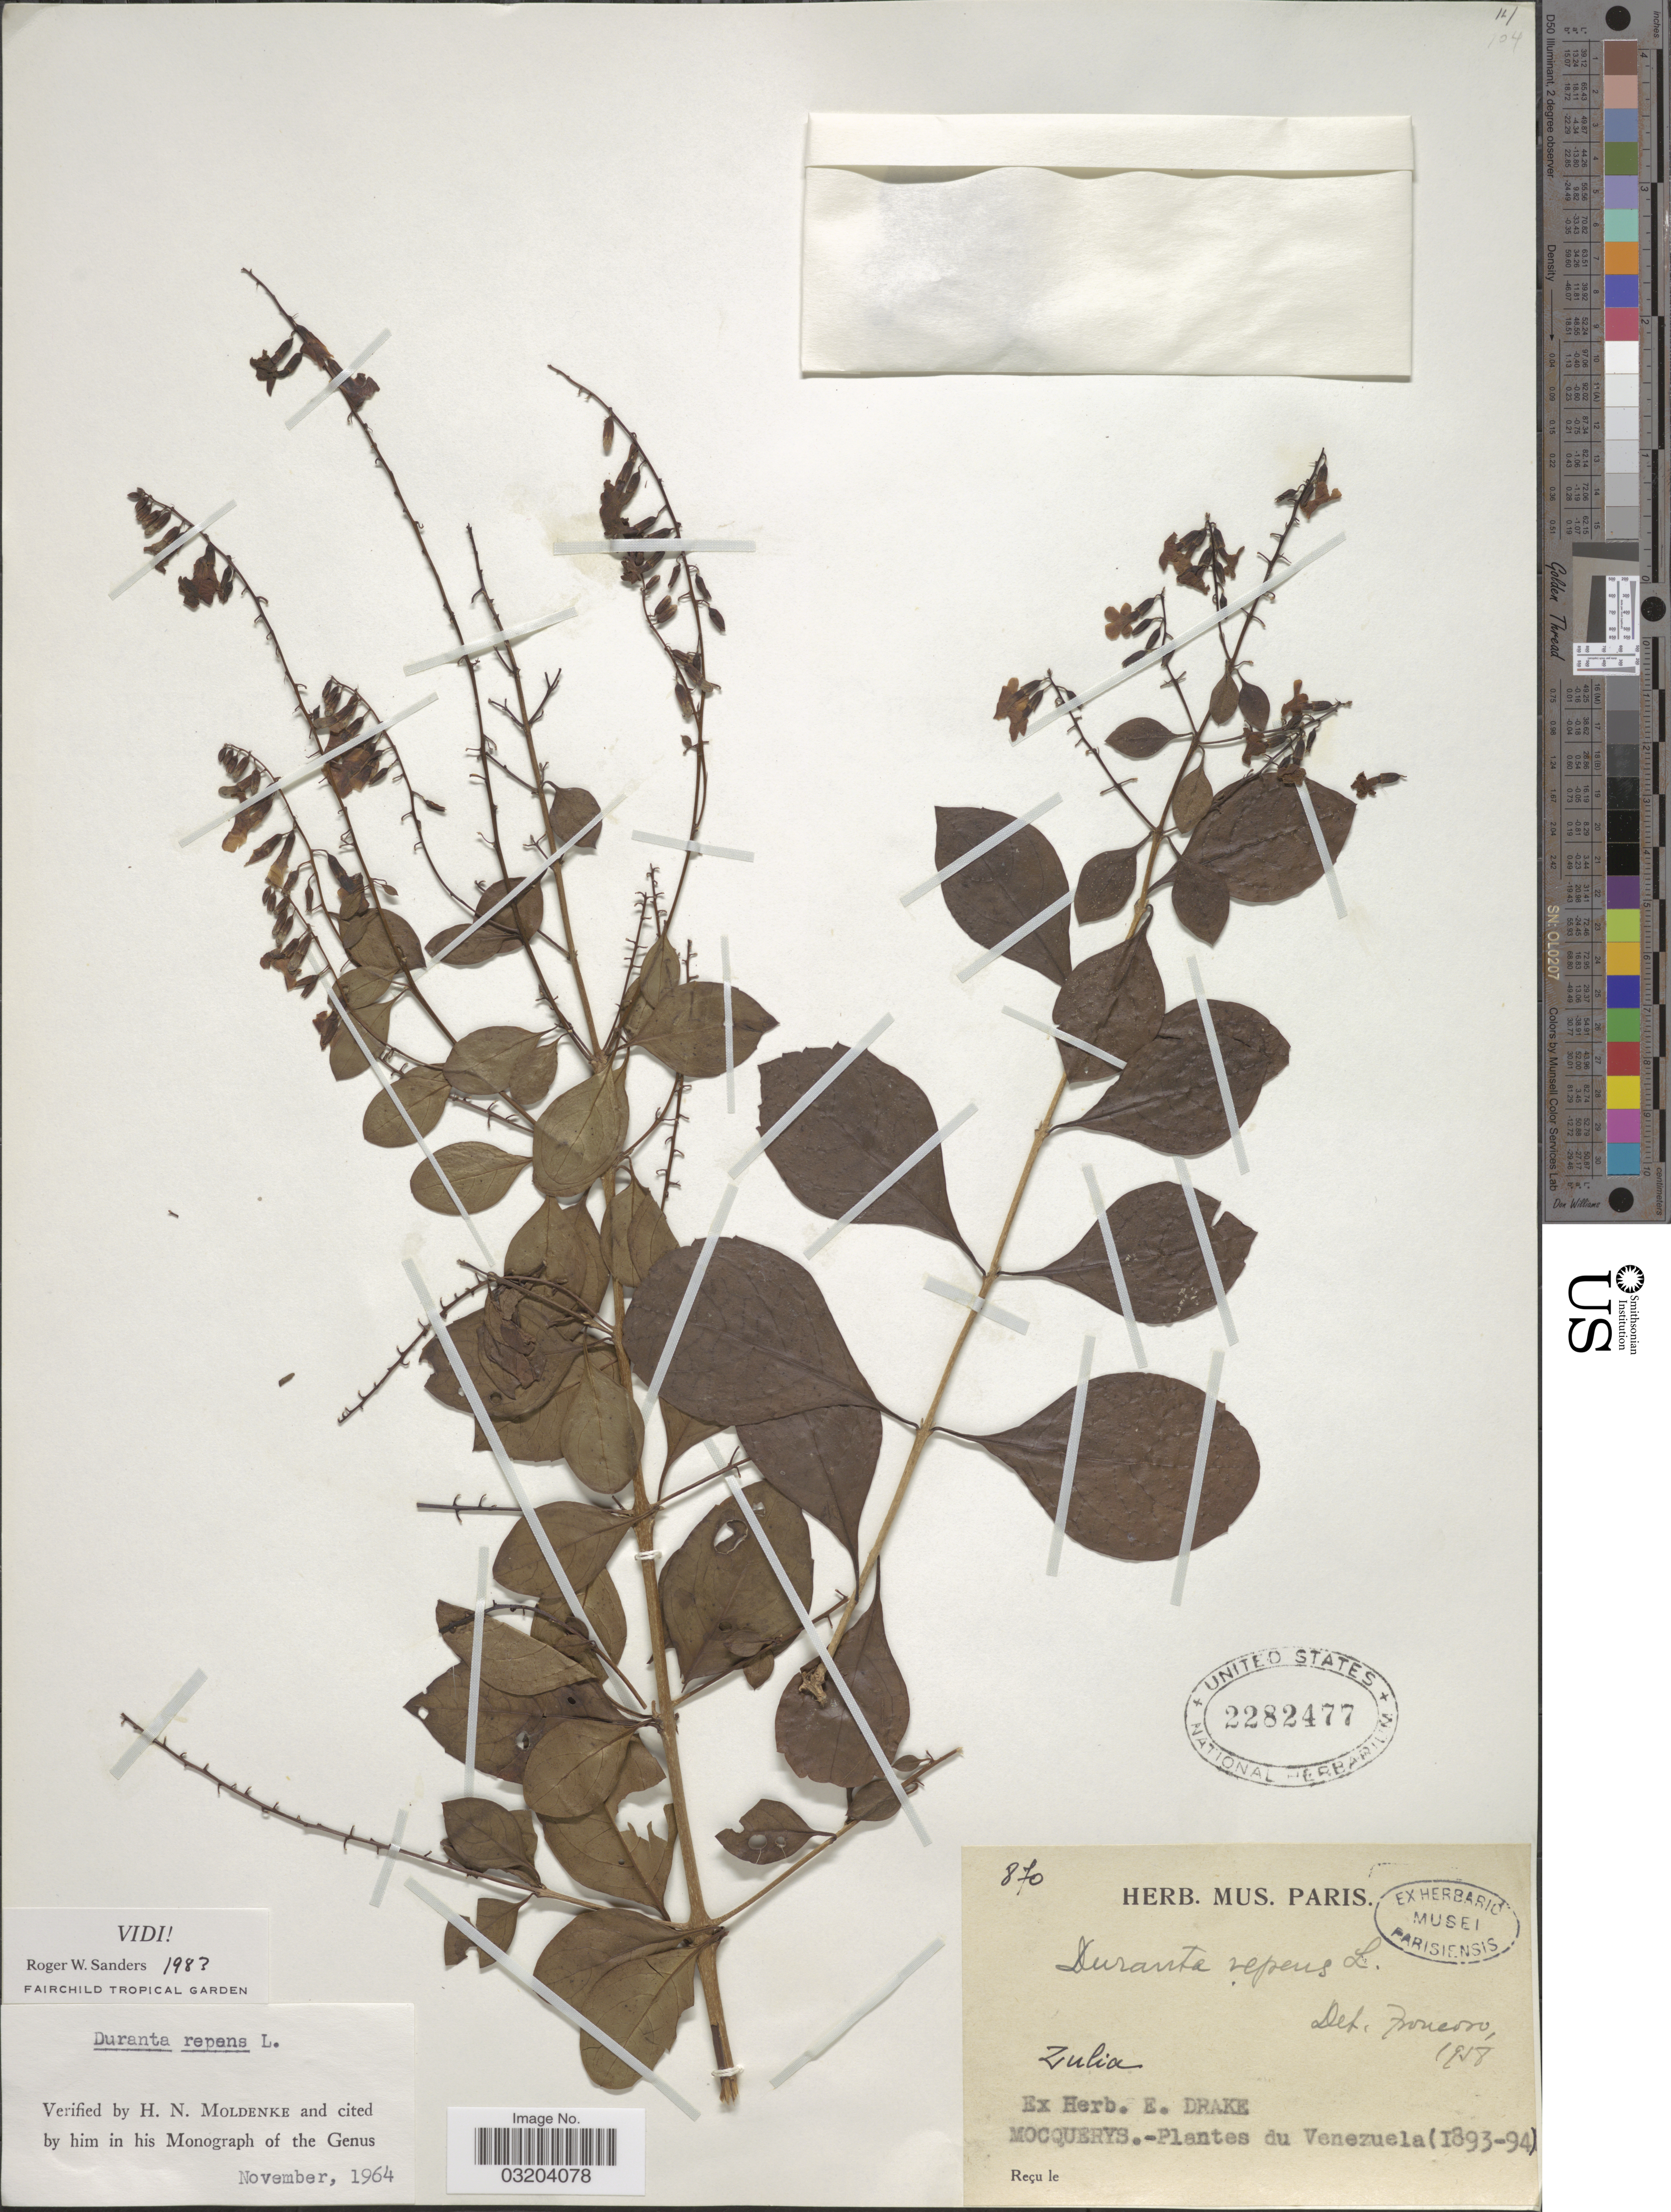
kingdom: Plantae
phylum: Tracheophyta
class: Magnoliopsida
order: Lamiales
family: Verbenaceae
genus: Duranta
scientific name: Duranta erecta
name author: L.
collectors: A. Mocquerys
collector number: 870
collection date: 1893/1894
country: Venezuela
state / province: Zulia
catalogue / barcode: US 2282477